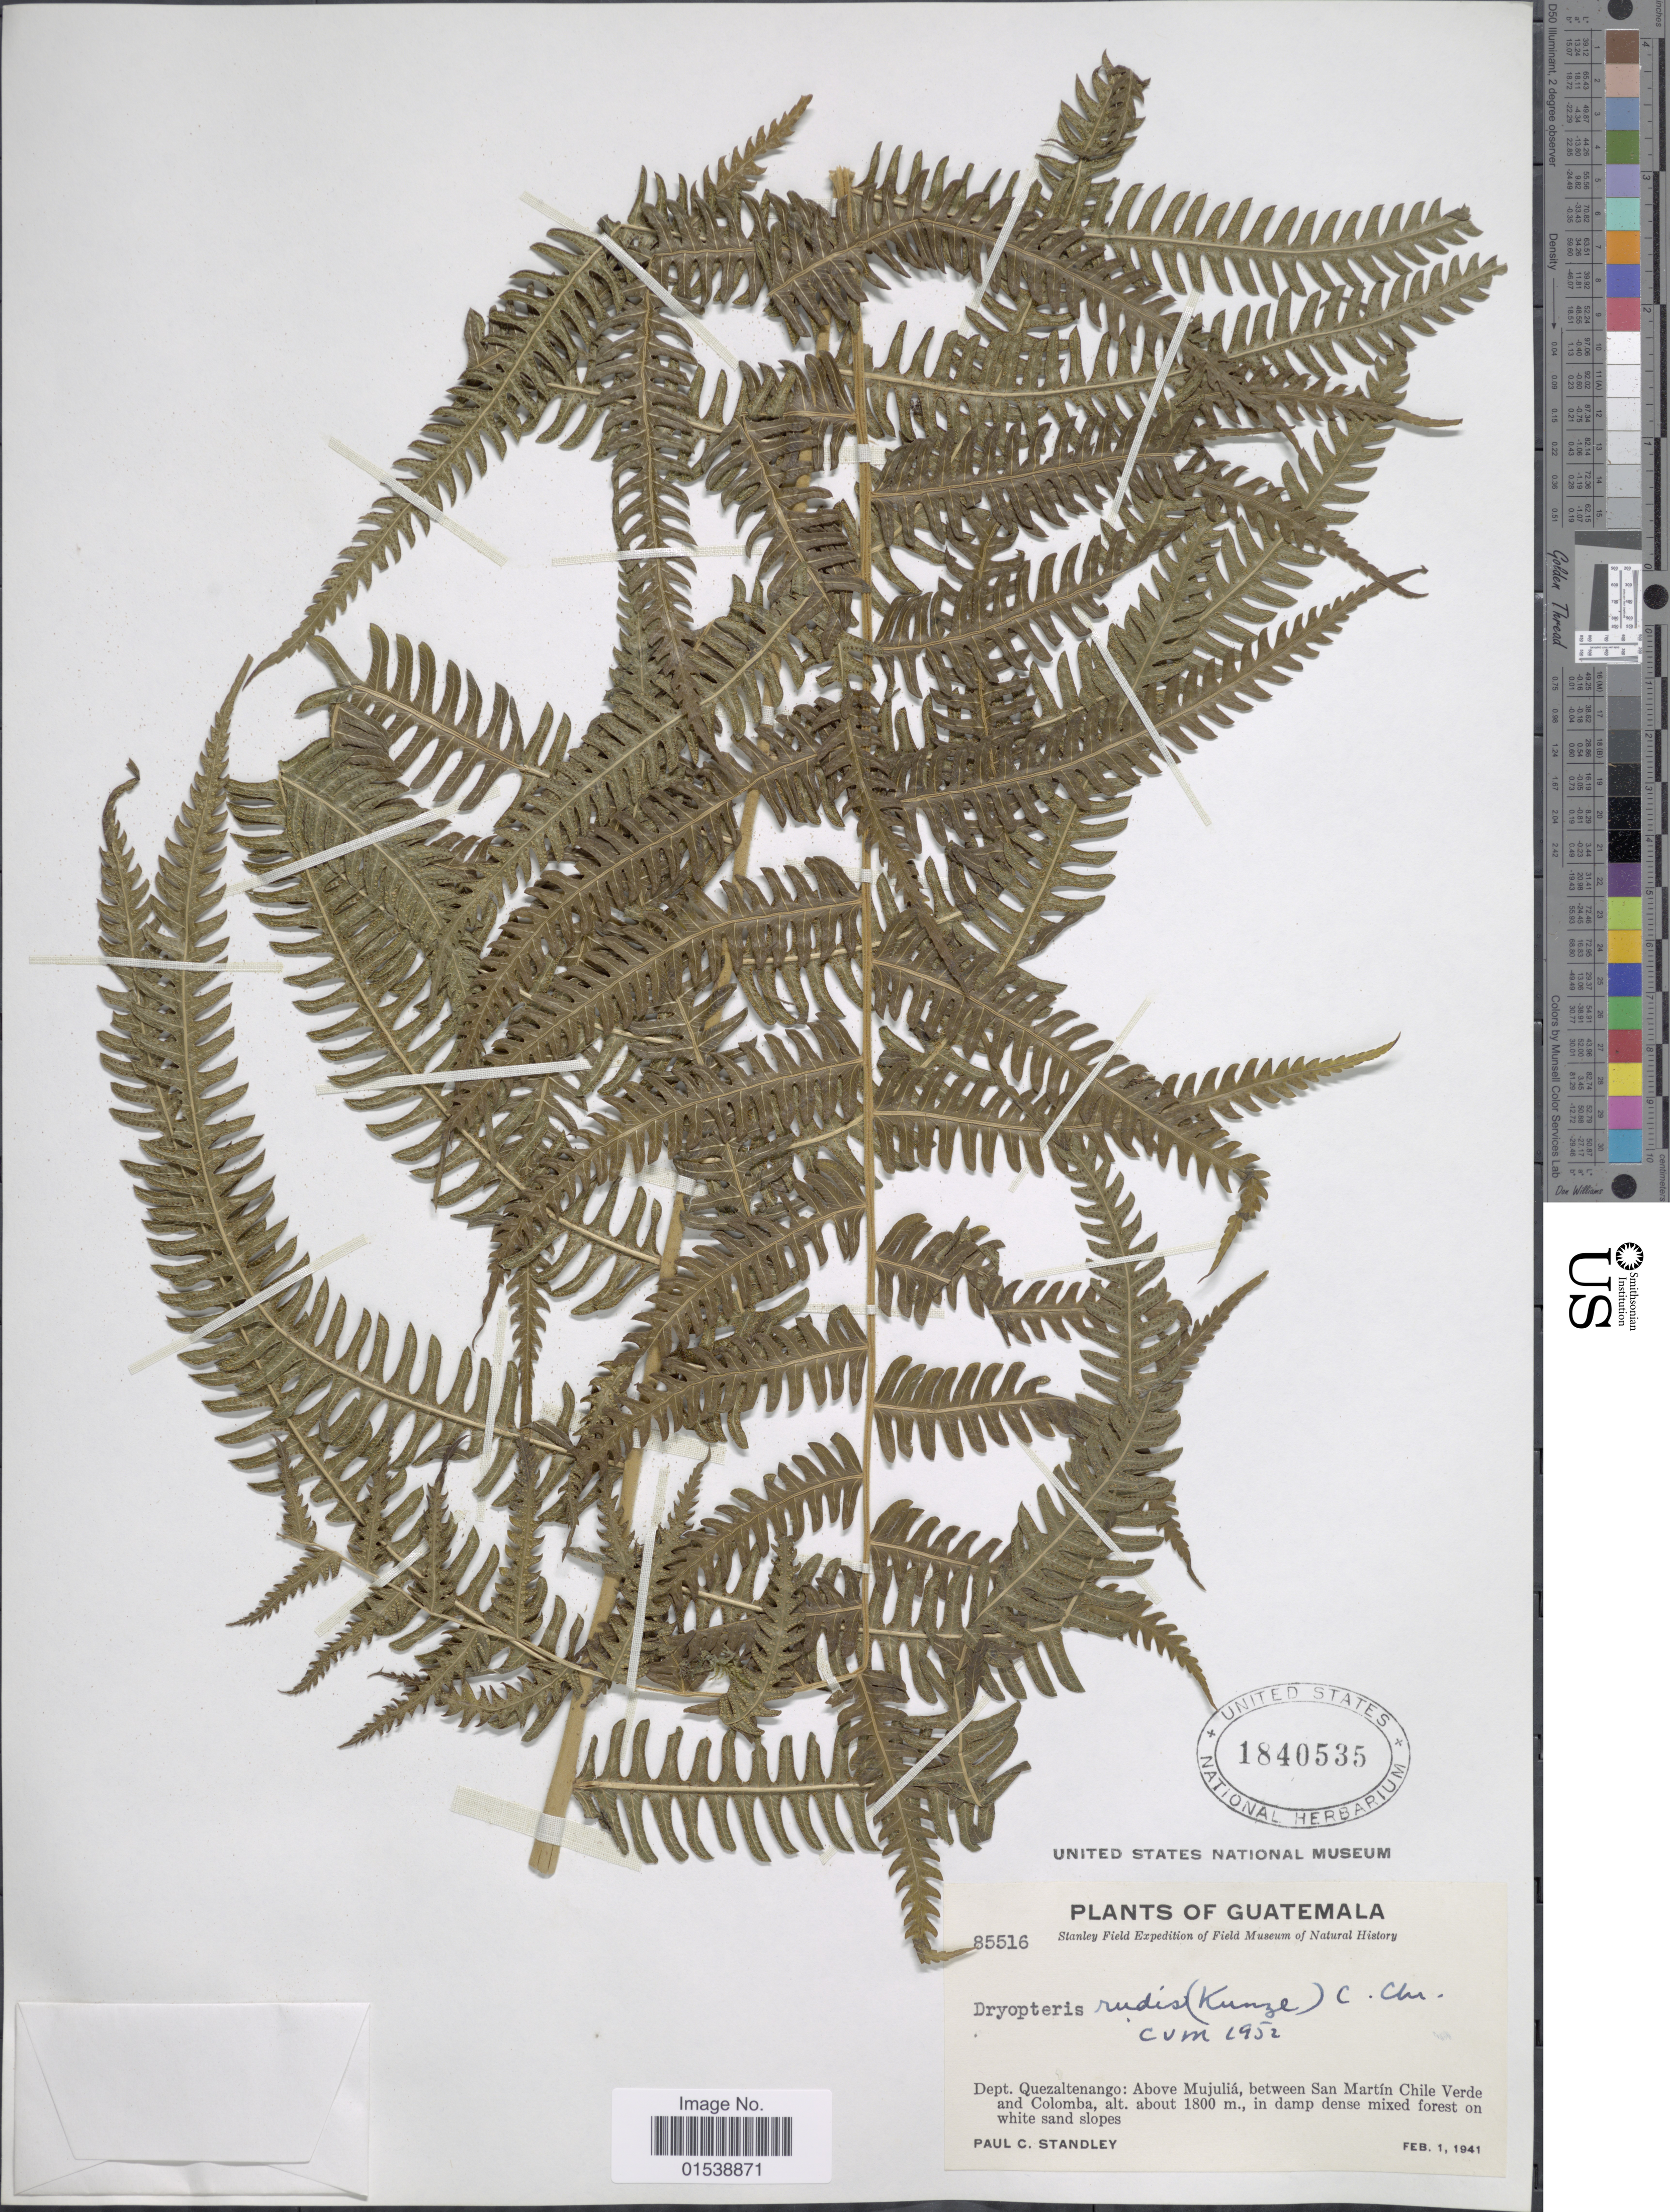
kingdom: Plantae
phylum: Tracheophyta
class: Polypodiopsida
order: Polypodiales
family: Thelypteridaceae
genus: Amauropelta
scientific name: Amauropelta rudis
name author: (Kunze) Pic. Serm.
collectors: P. C. Standley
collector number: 85516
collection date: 1941-02-01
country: Guatemala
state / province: Quetzaltenango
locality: Dept. Quezaltenango: above Mujulia, between San Martin Chile Verde and Colomba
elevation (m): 1800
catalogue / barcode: US 1840535